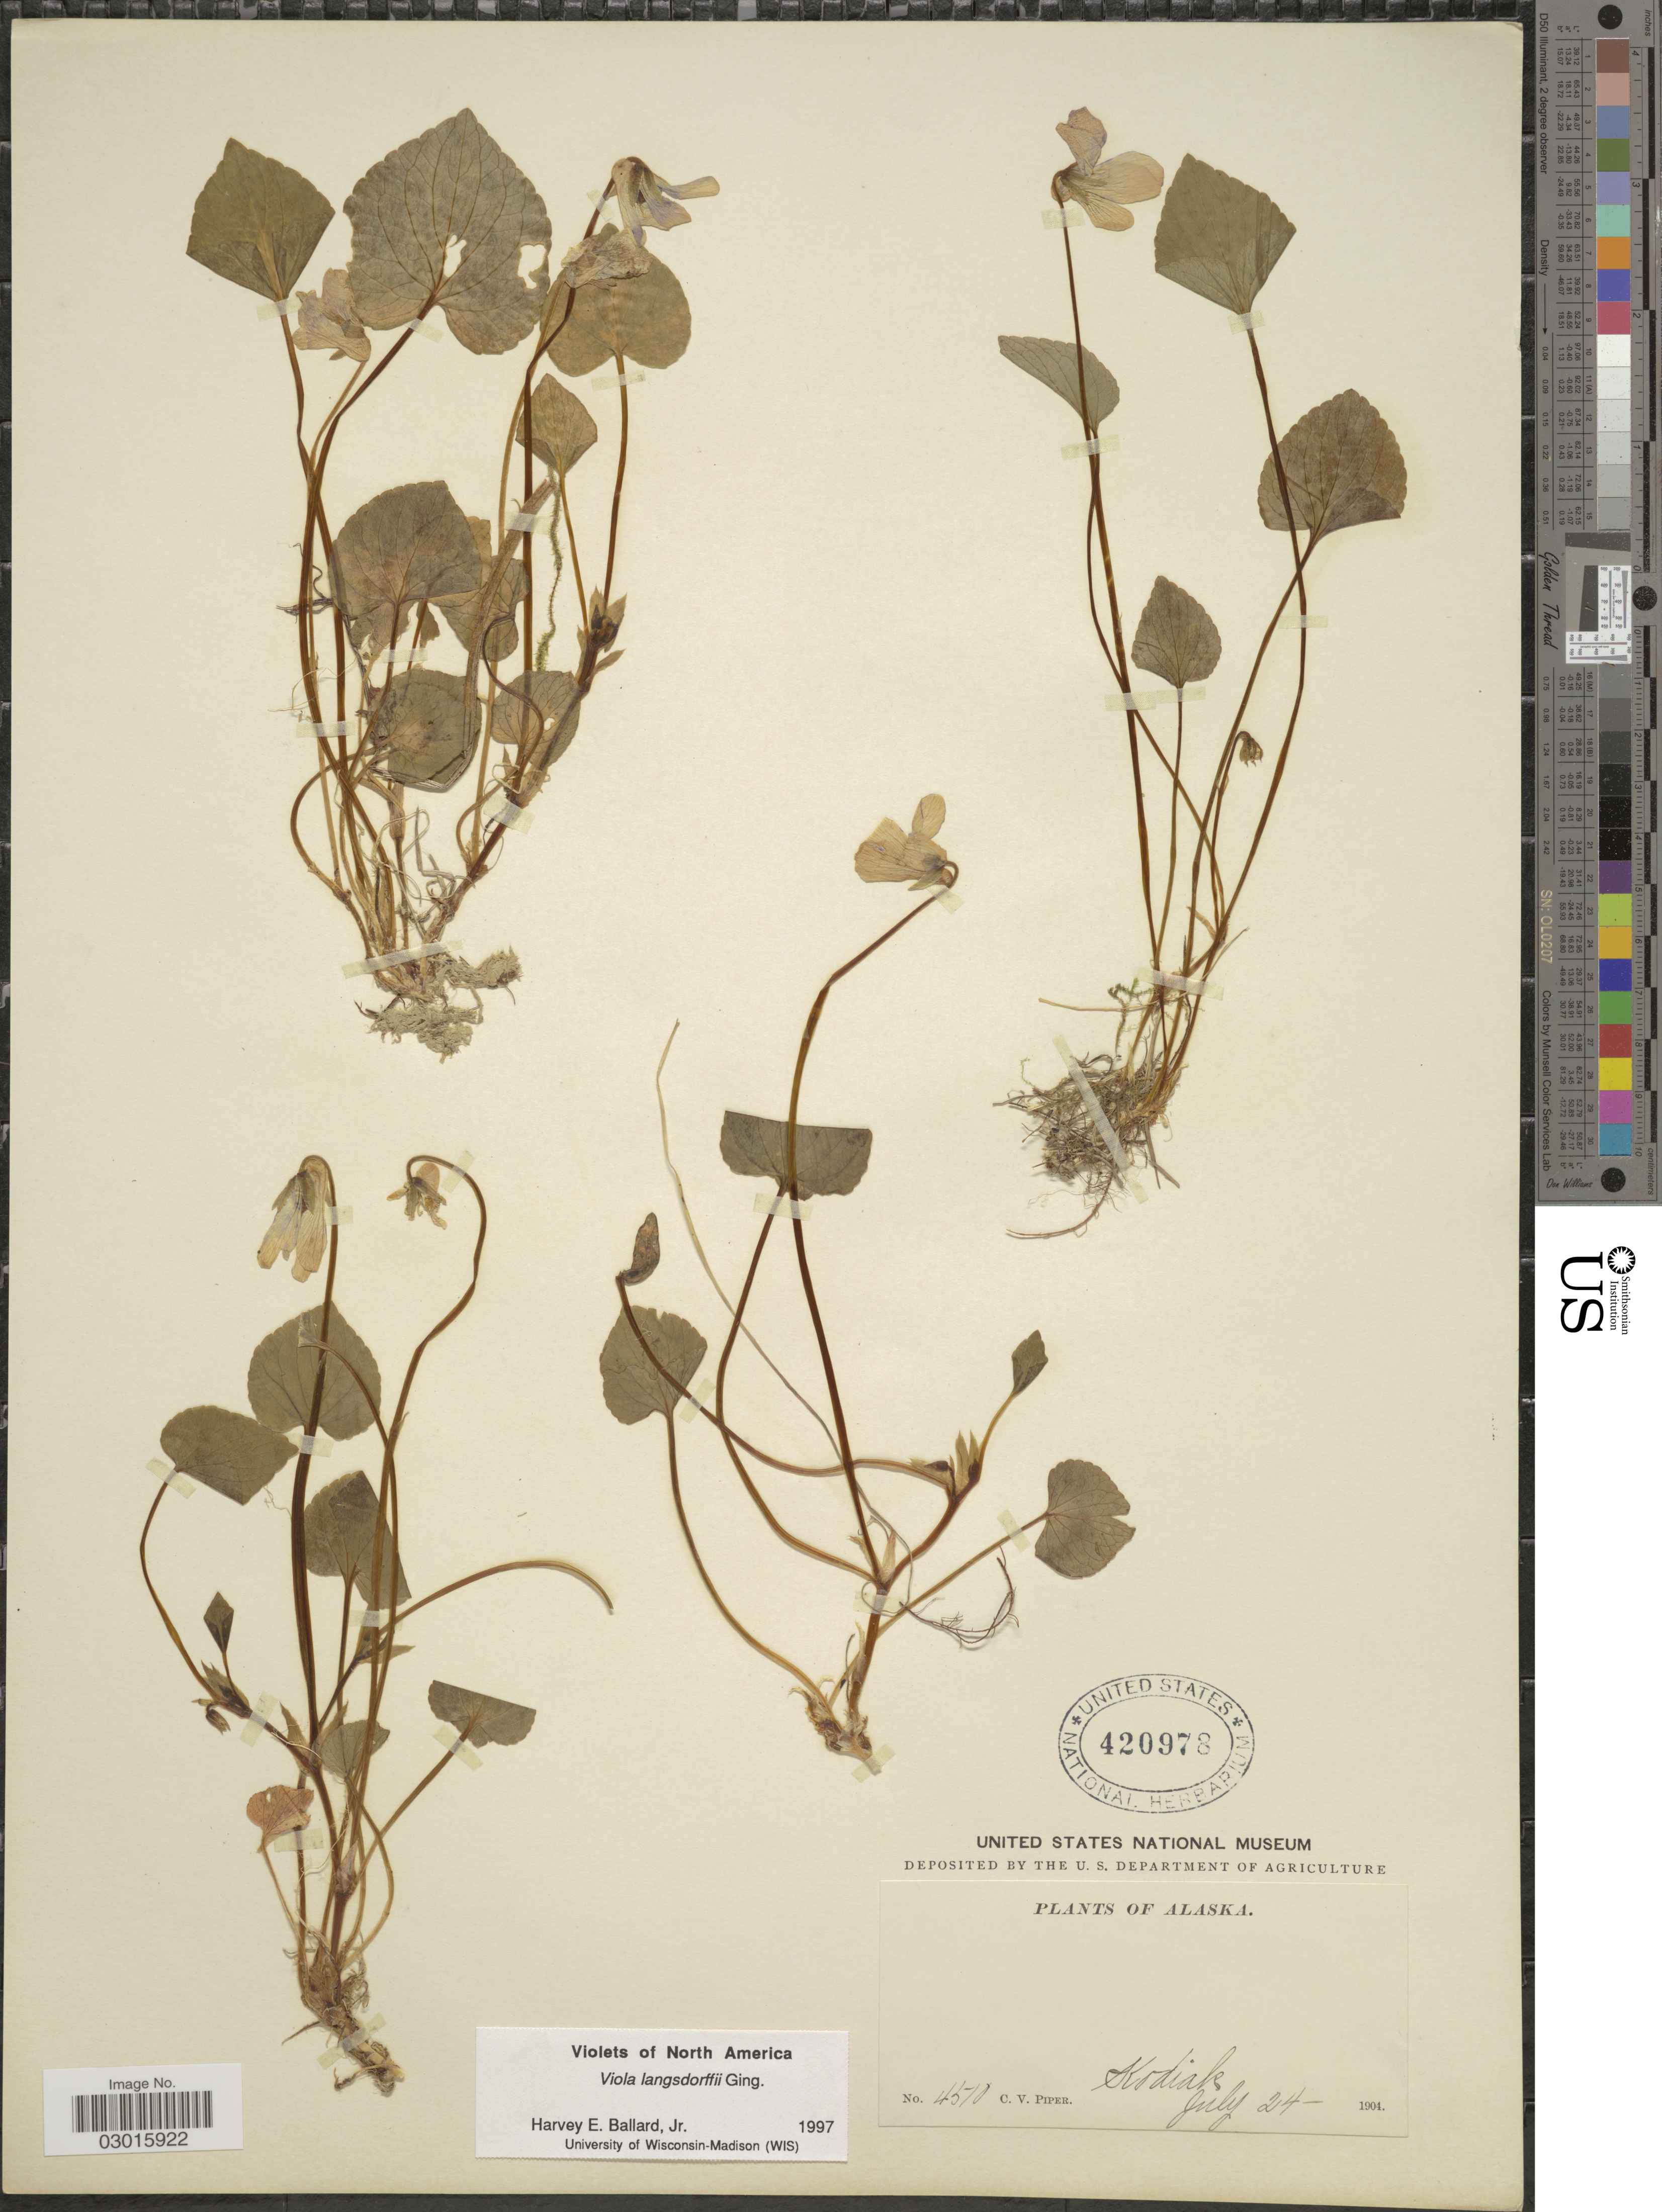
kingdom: Plantae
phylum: Tracheophyta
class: Magnoliopsida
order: Malpighiales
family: Violaceae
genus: Viola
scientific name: Viola langsdorffii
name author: Fisch. ex Ging.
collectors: C. V. Piper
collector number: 4510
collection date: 1904-07-24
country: United States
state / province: Alaska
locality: Kodiak.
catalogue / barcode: US 420978